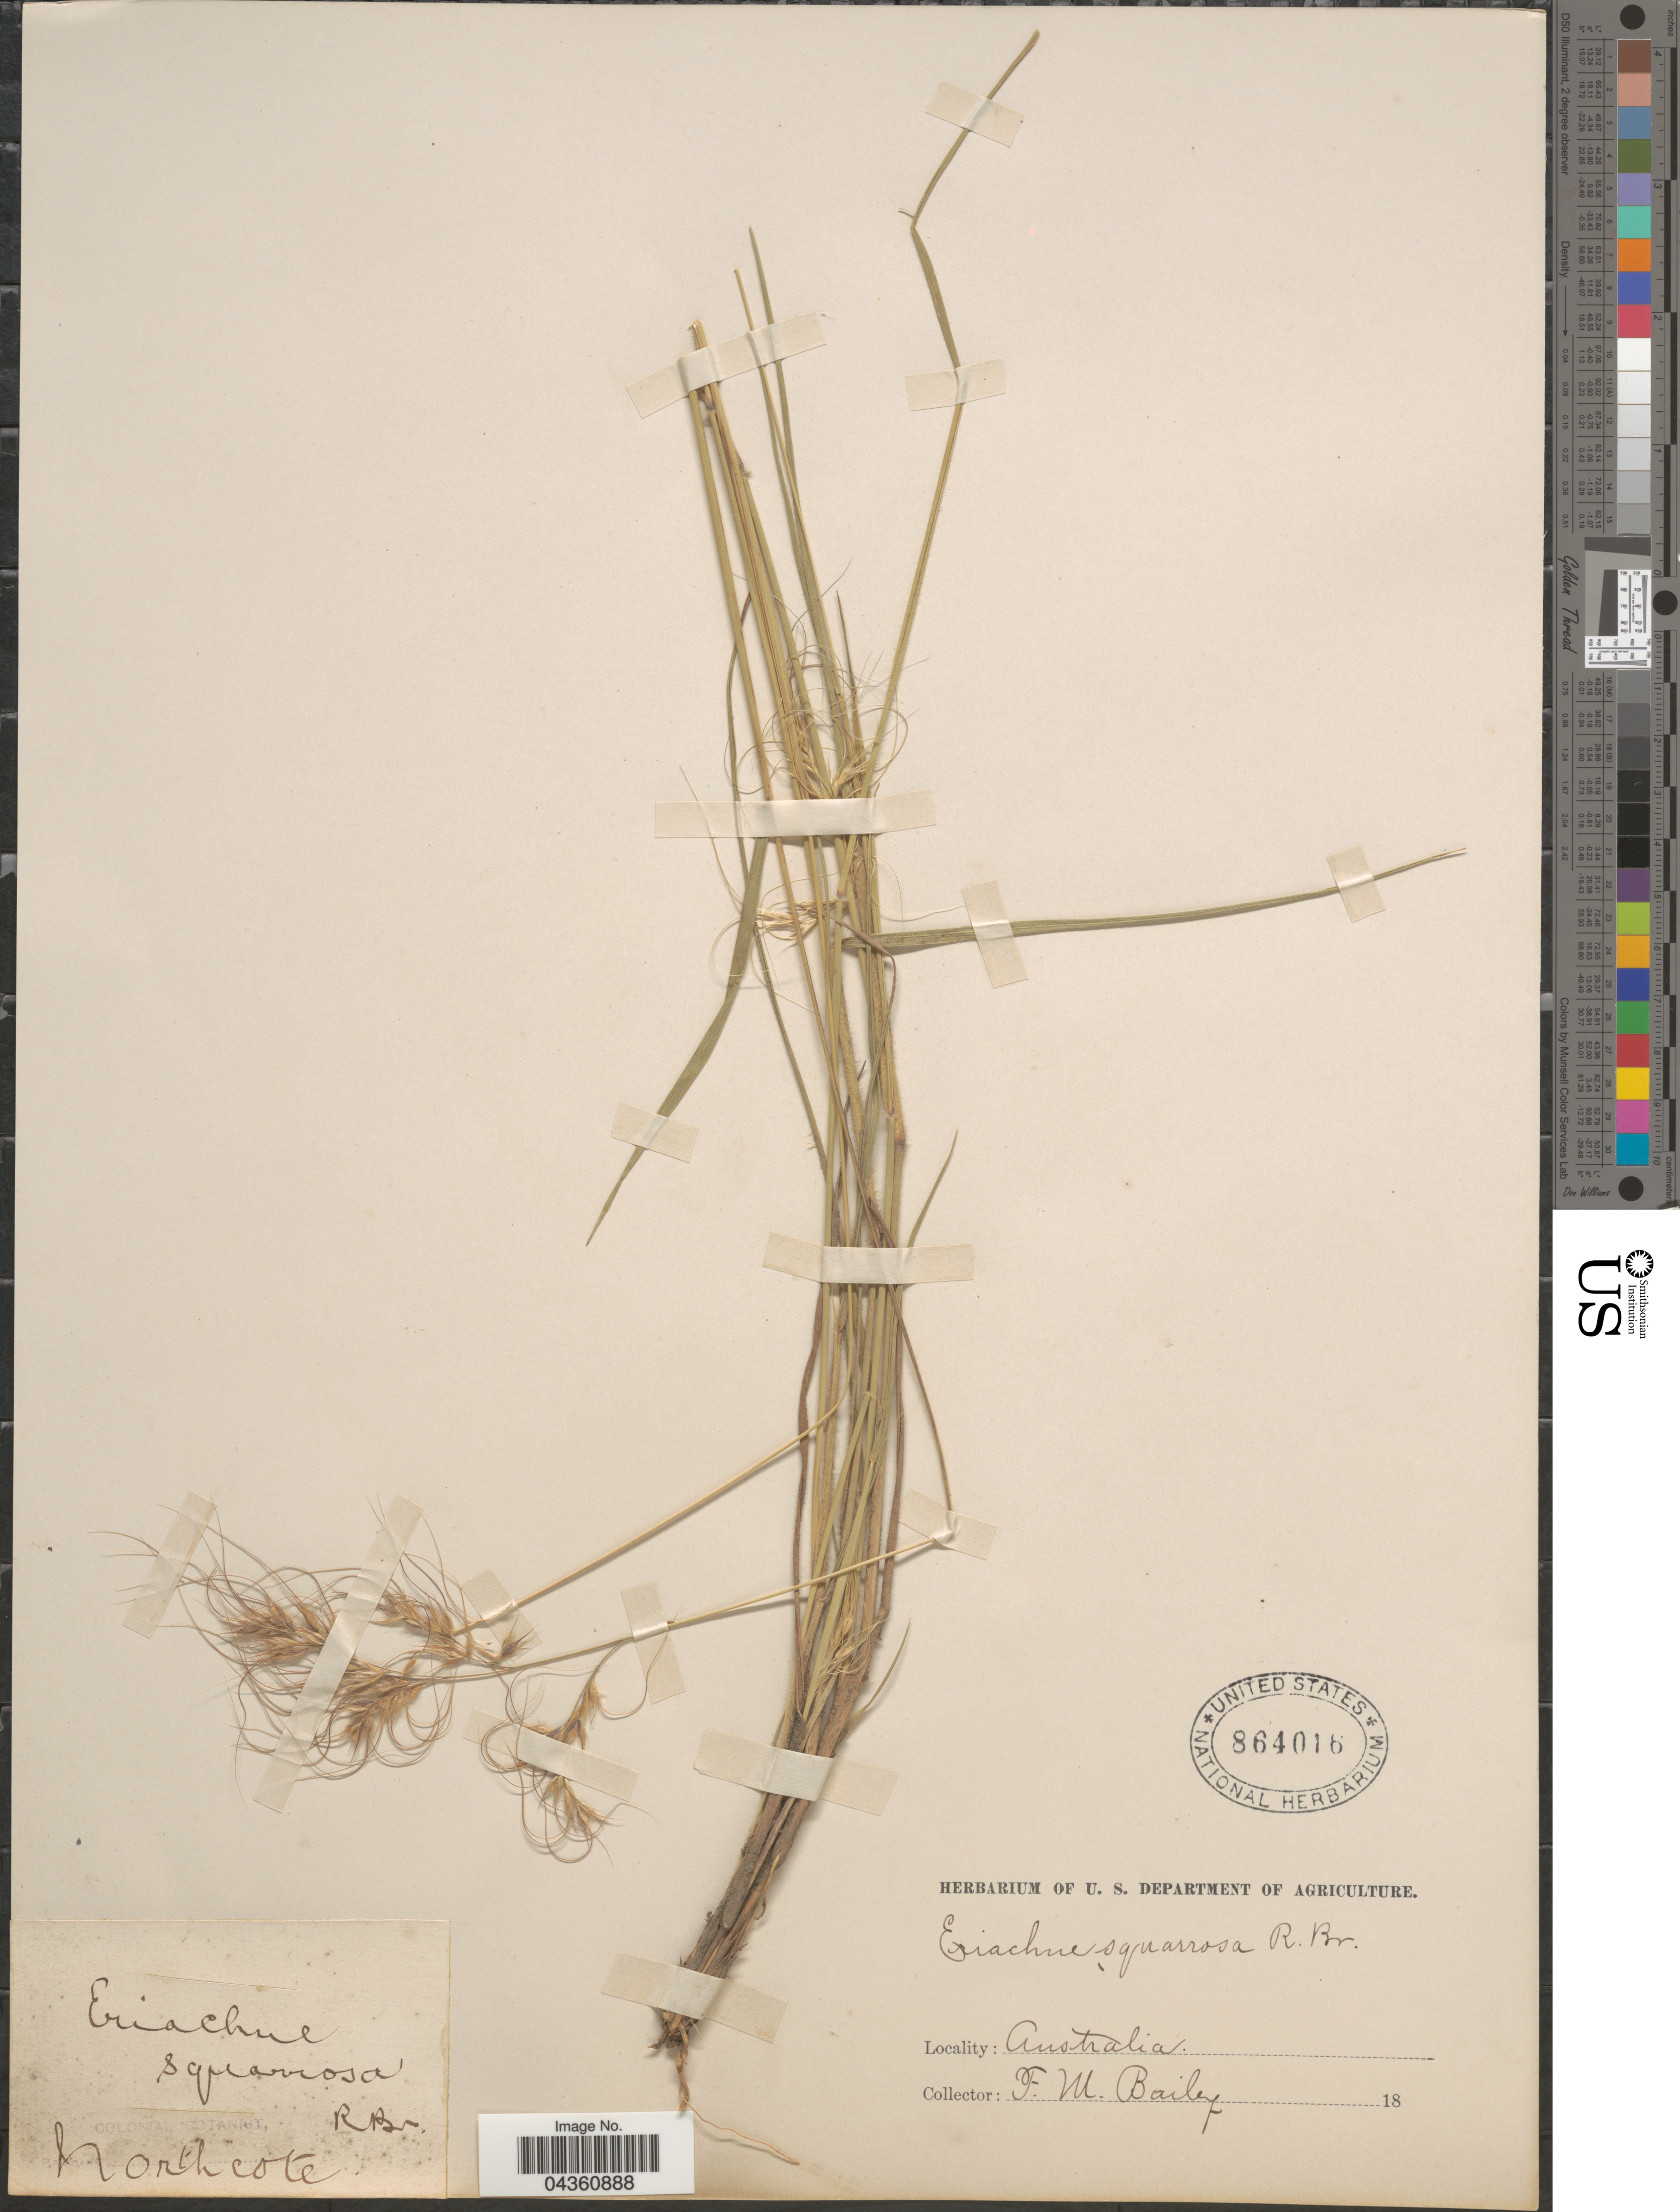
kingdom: Plantae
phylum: Tracheophyta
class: Liliopsida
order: Poales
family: Poaceae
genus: Eriachne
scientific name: Eriachne squarrosa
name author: R. Br.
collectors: F. M. Bailey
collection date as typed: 18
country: Australia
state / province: Victoria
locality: North cote.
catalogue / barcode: US 864016